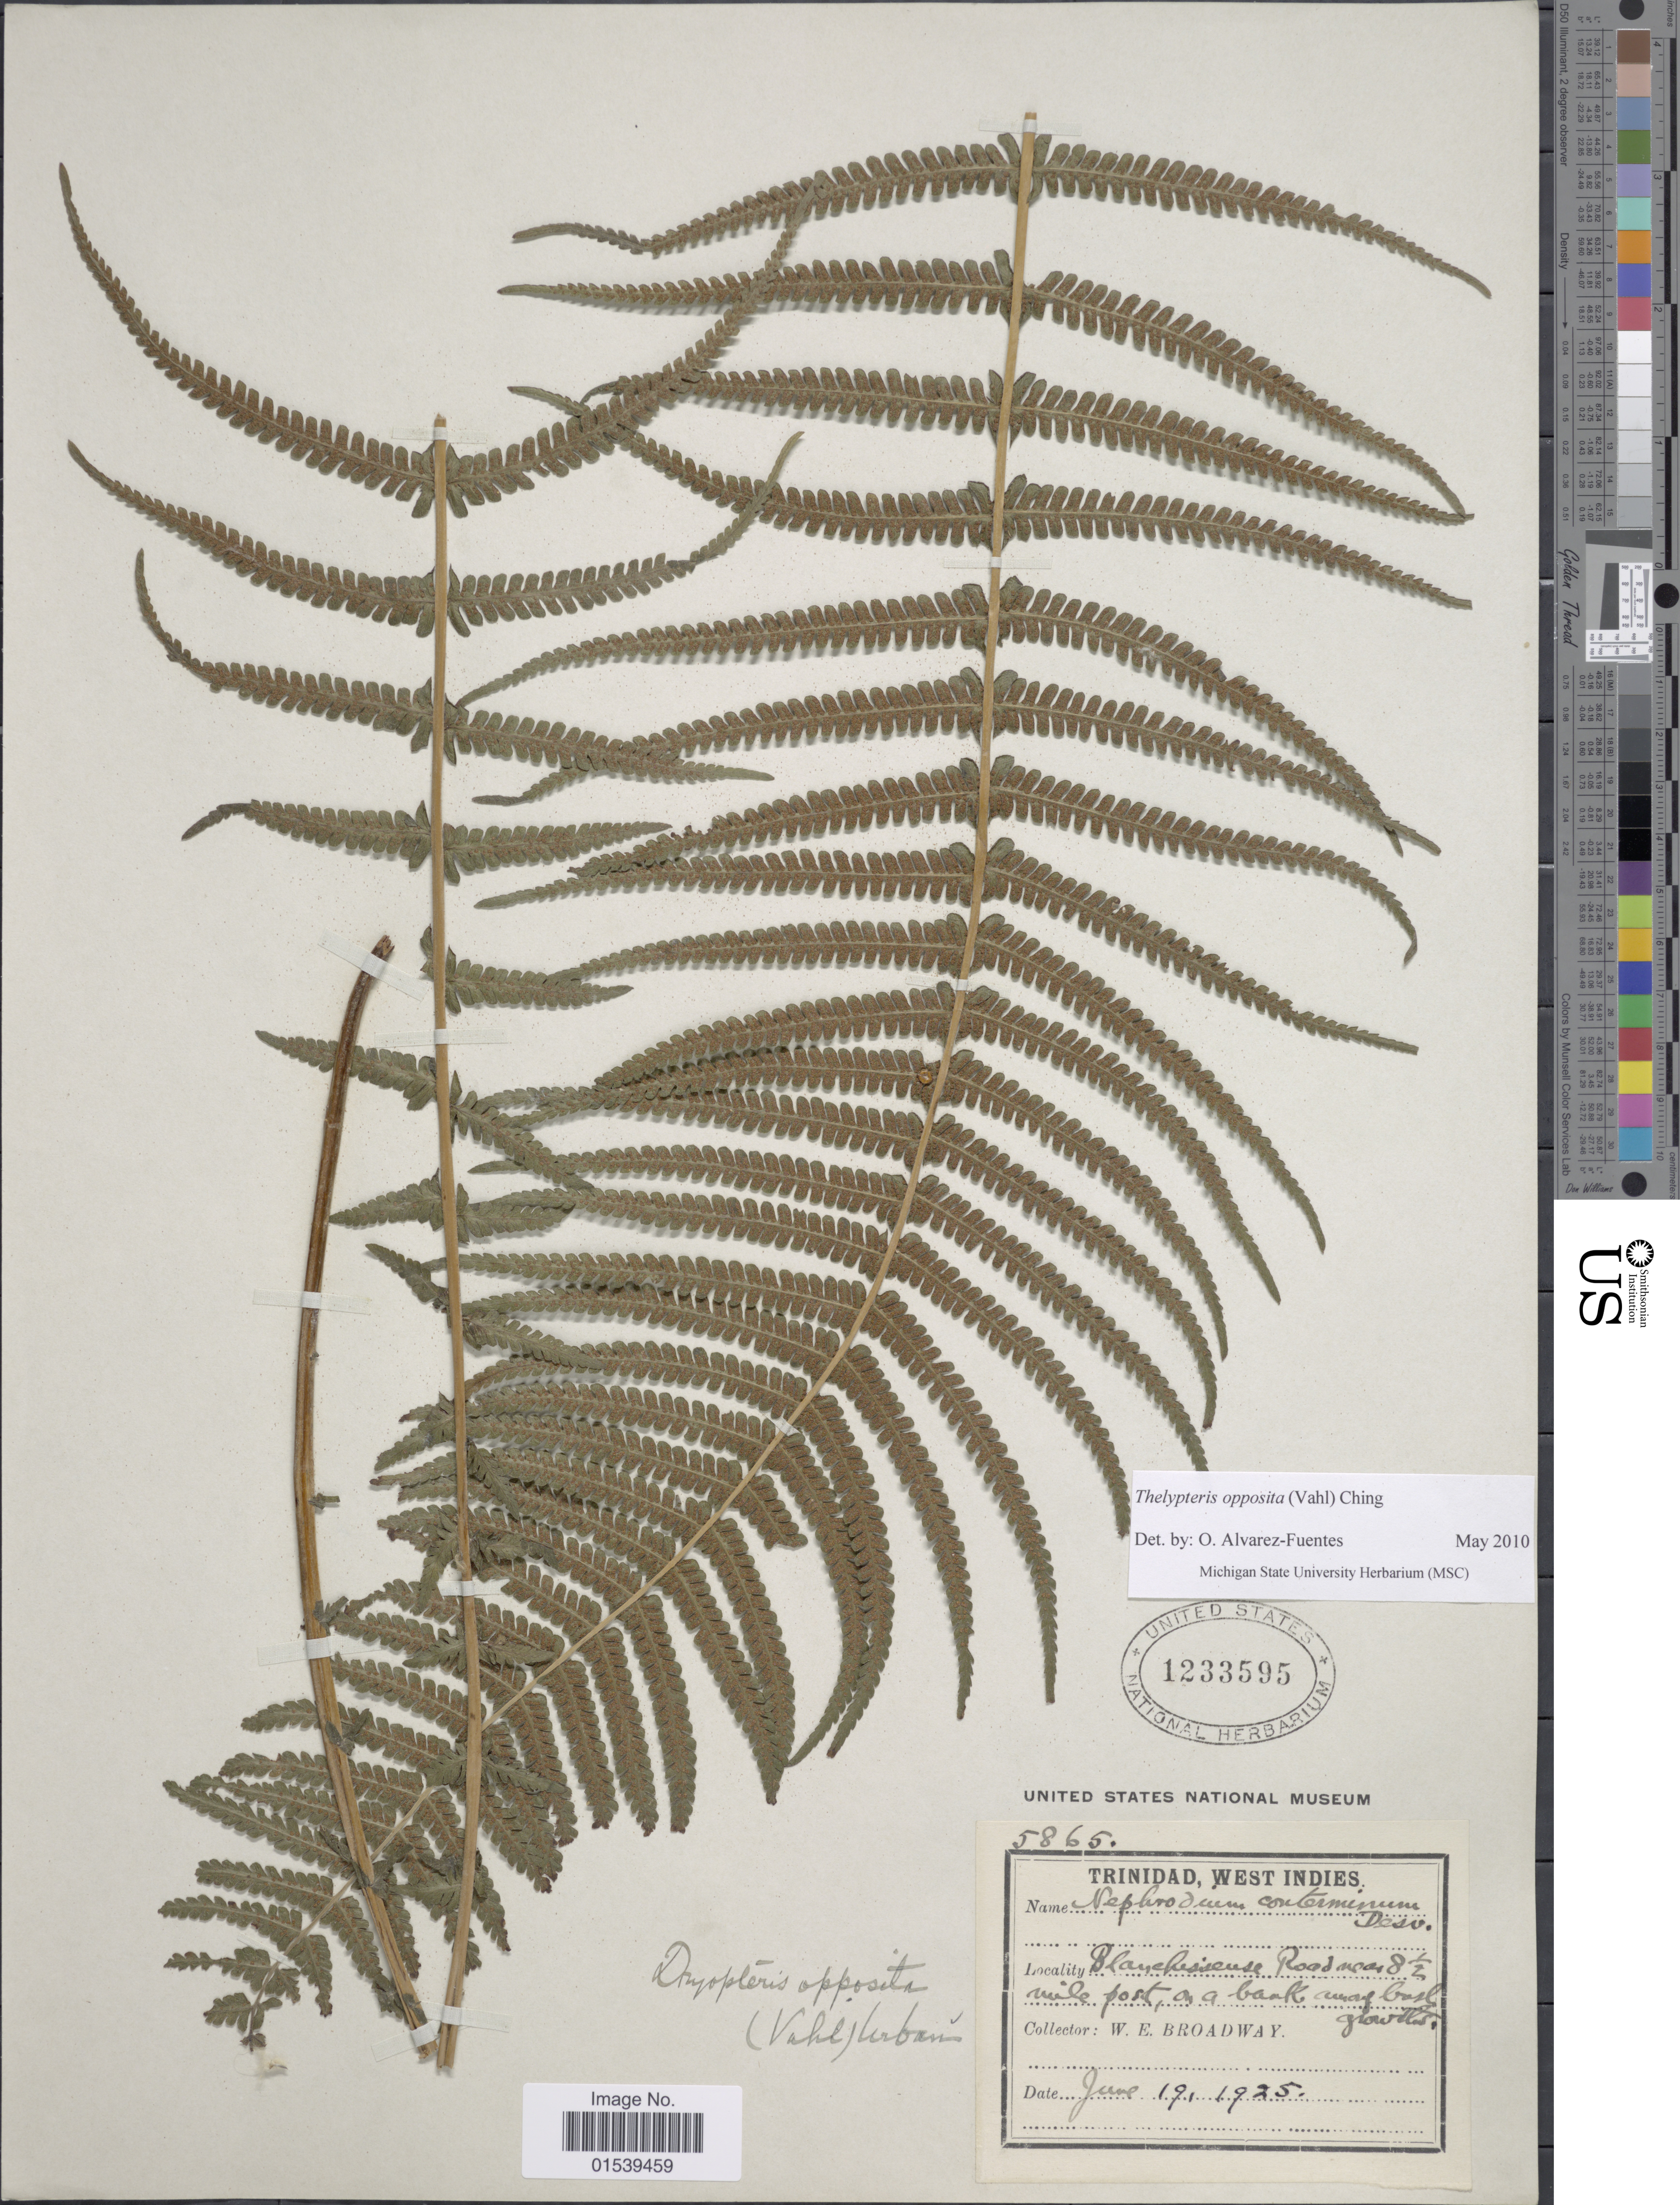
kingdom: Plantae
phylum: Tracheophyta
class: Polypodiopsida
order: Polypodiales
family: Thelypteridaceae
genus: Amauropelta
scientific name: Amauropelta opposita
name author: (Vahl) Pic. Serm.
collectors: W. E. Broadway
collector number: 5865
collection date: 1925-06-19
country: Trinidad and Tobago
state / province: Trinidad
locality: West Indies, Blanchisseuse Road near 8 1/2 mile post.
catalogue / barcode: US 1233595